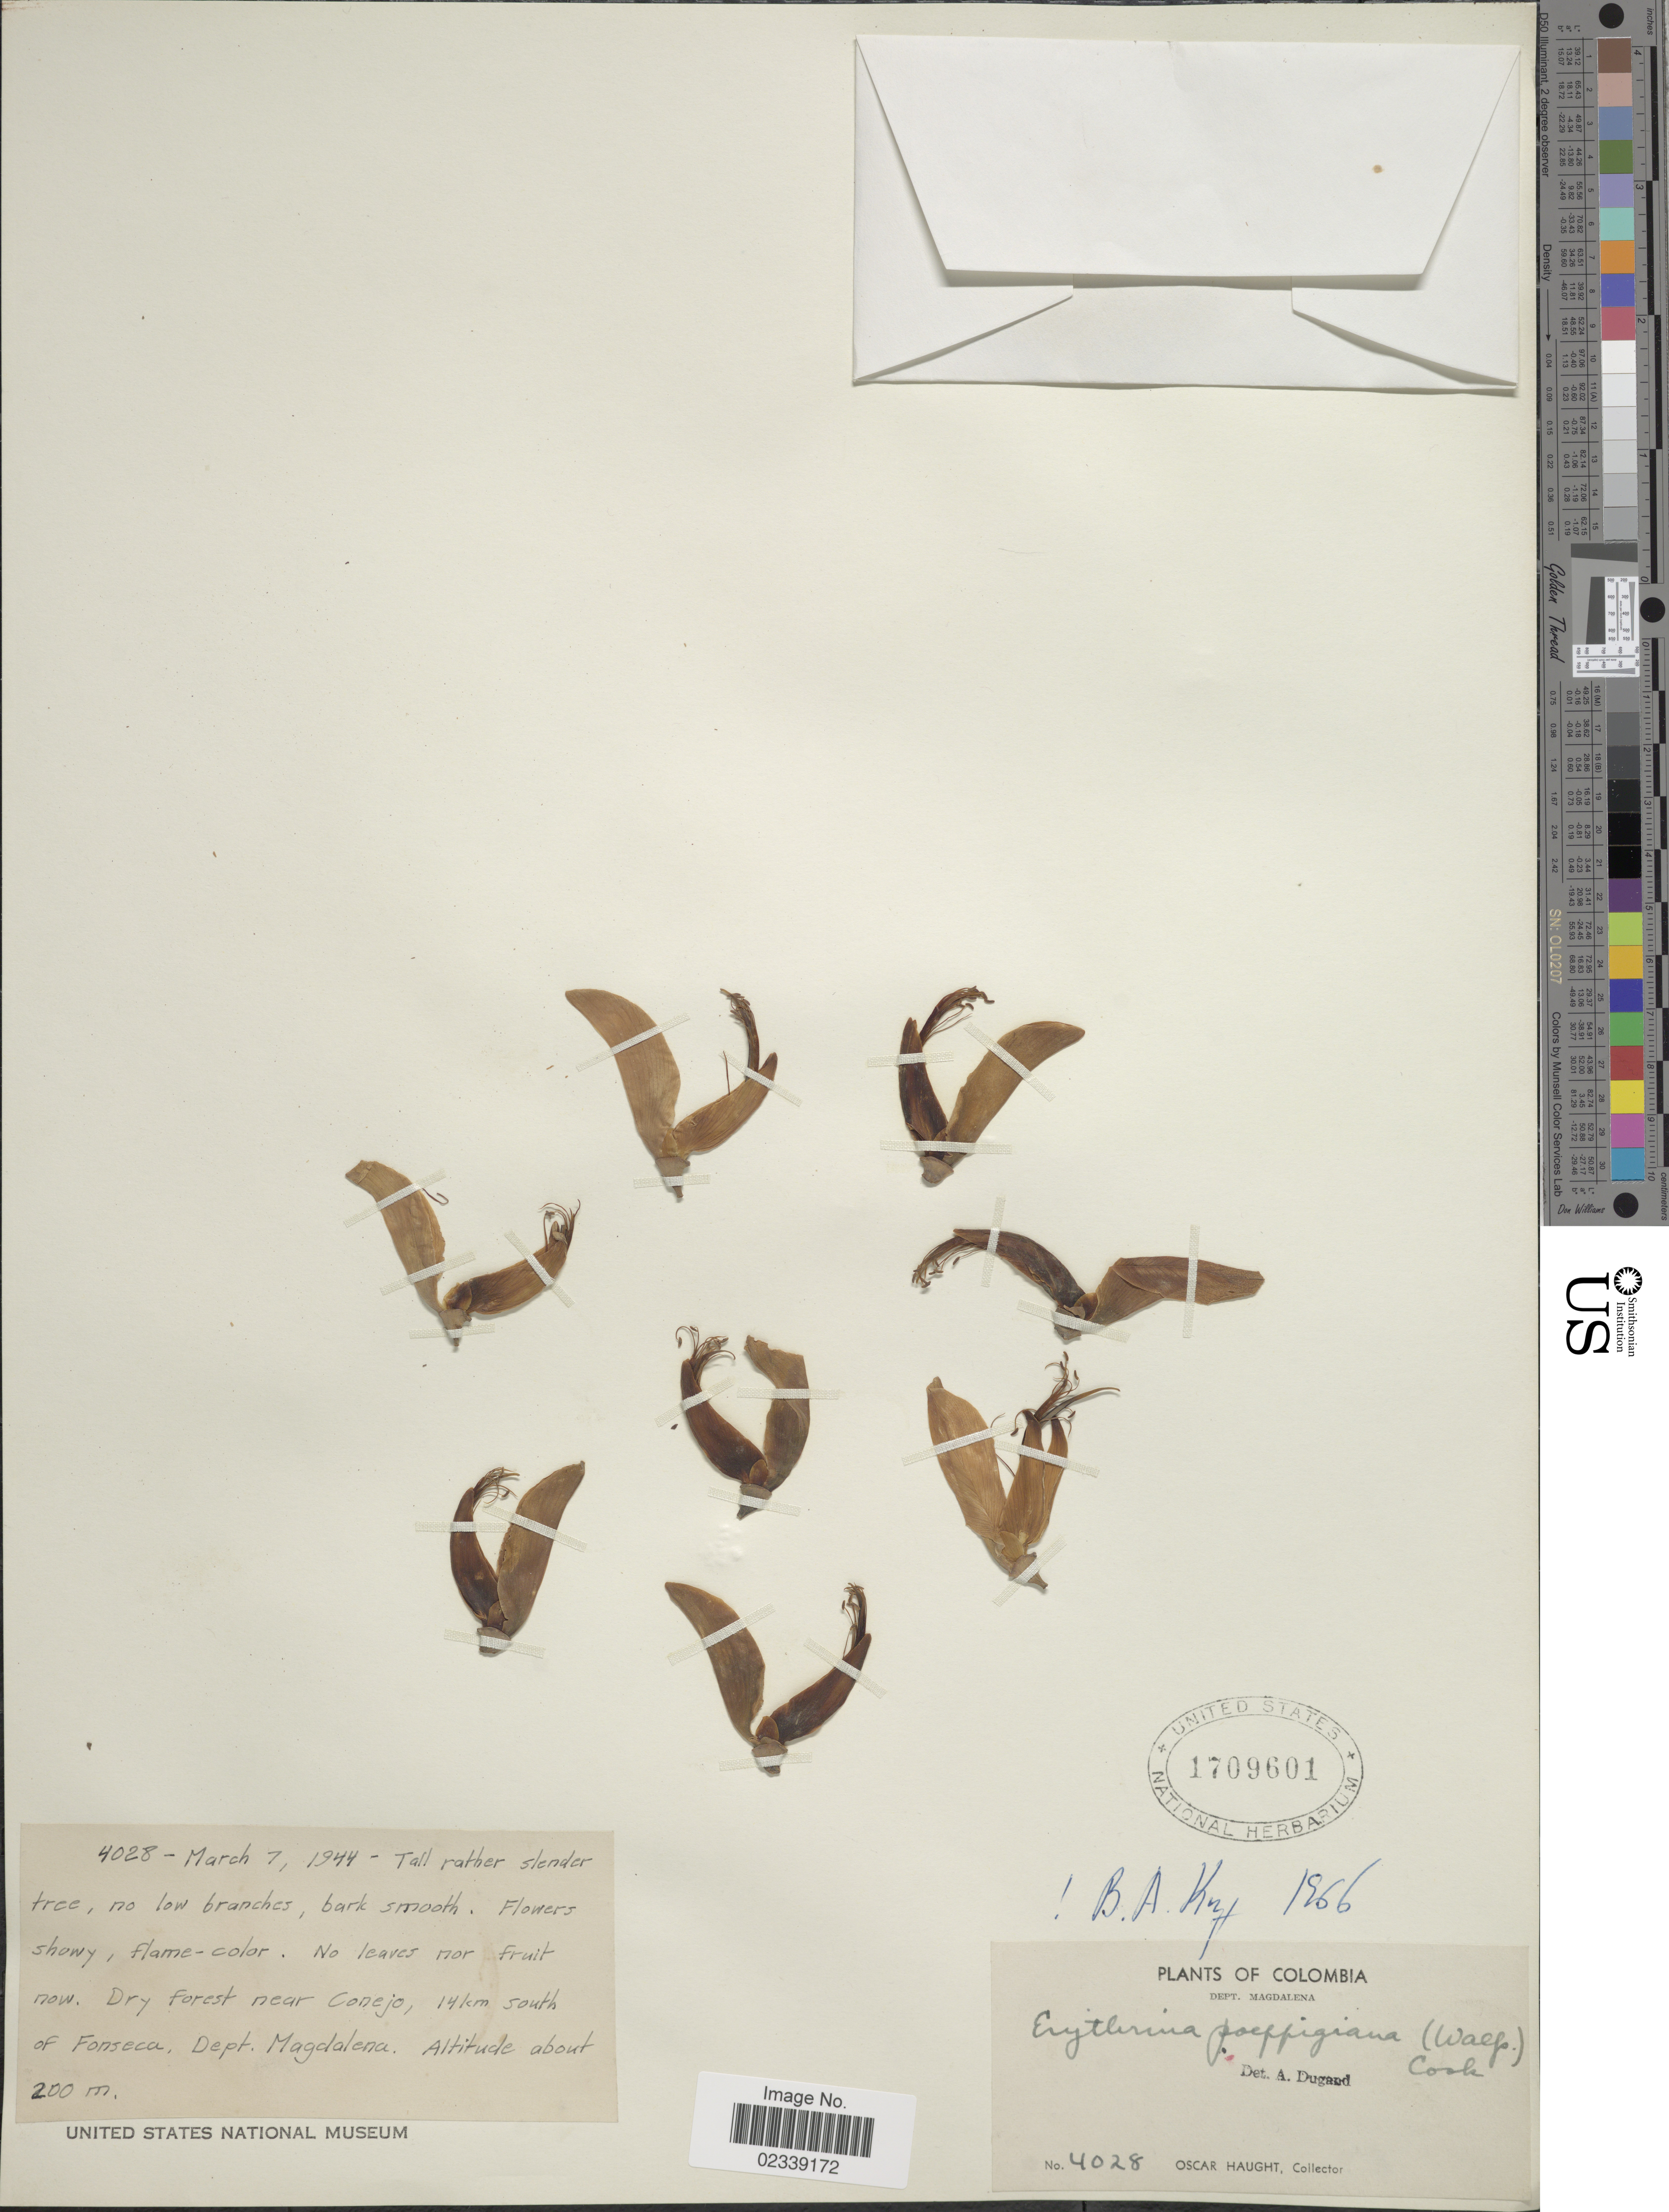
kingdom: Plantae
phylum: Tracheophyta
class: Magnoliopsida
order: Fabales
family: Fabaceae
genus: Erythrina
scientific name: Erythrina poeppigiana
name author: (Walp.) O.F. Cook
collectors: O. Haught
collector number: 4028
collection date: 1944-03-07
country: Colombia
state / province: Magdalena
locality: Near Conejo, 14 km south of Fonseca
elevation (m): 200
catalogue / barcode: US 1709601